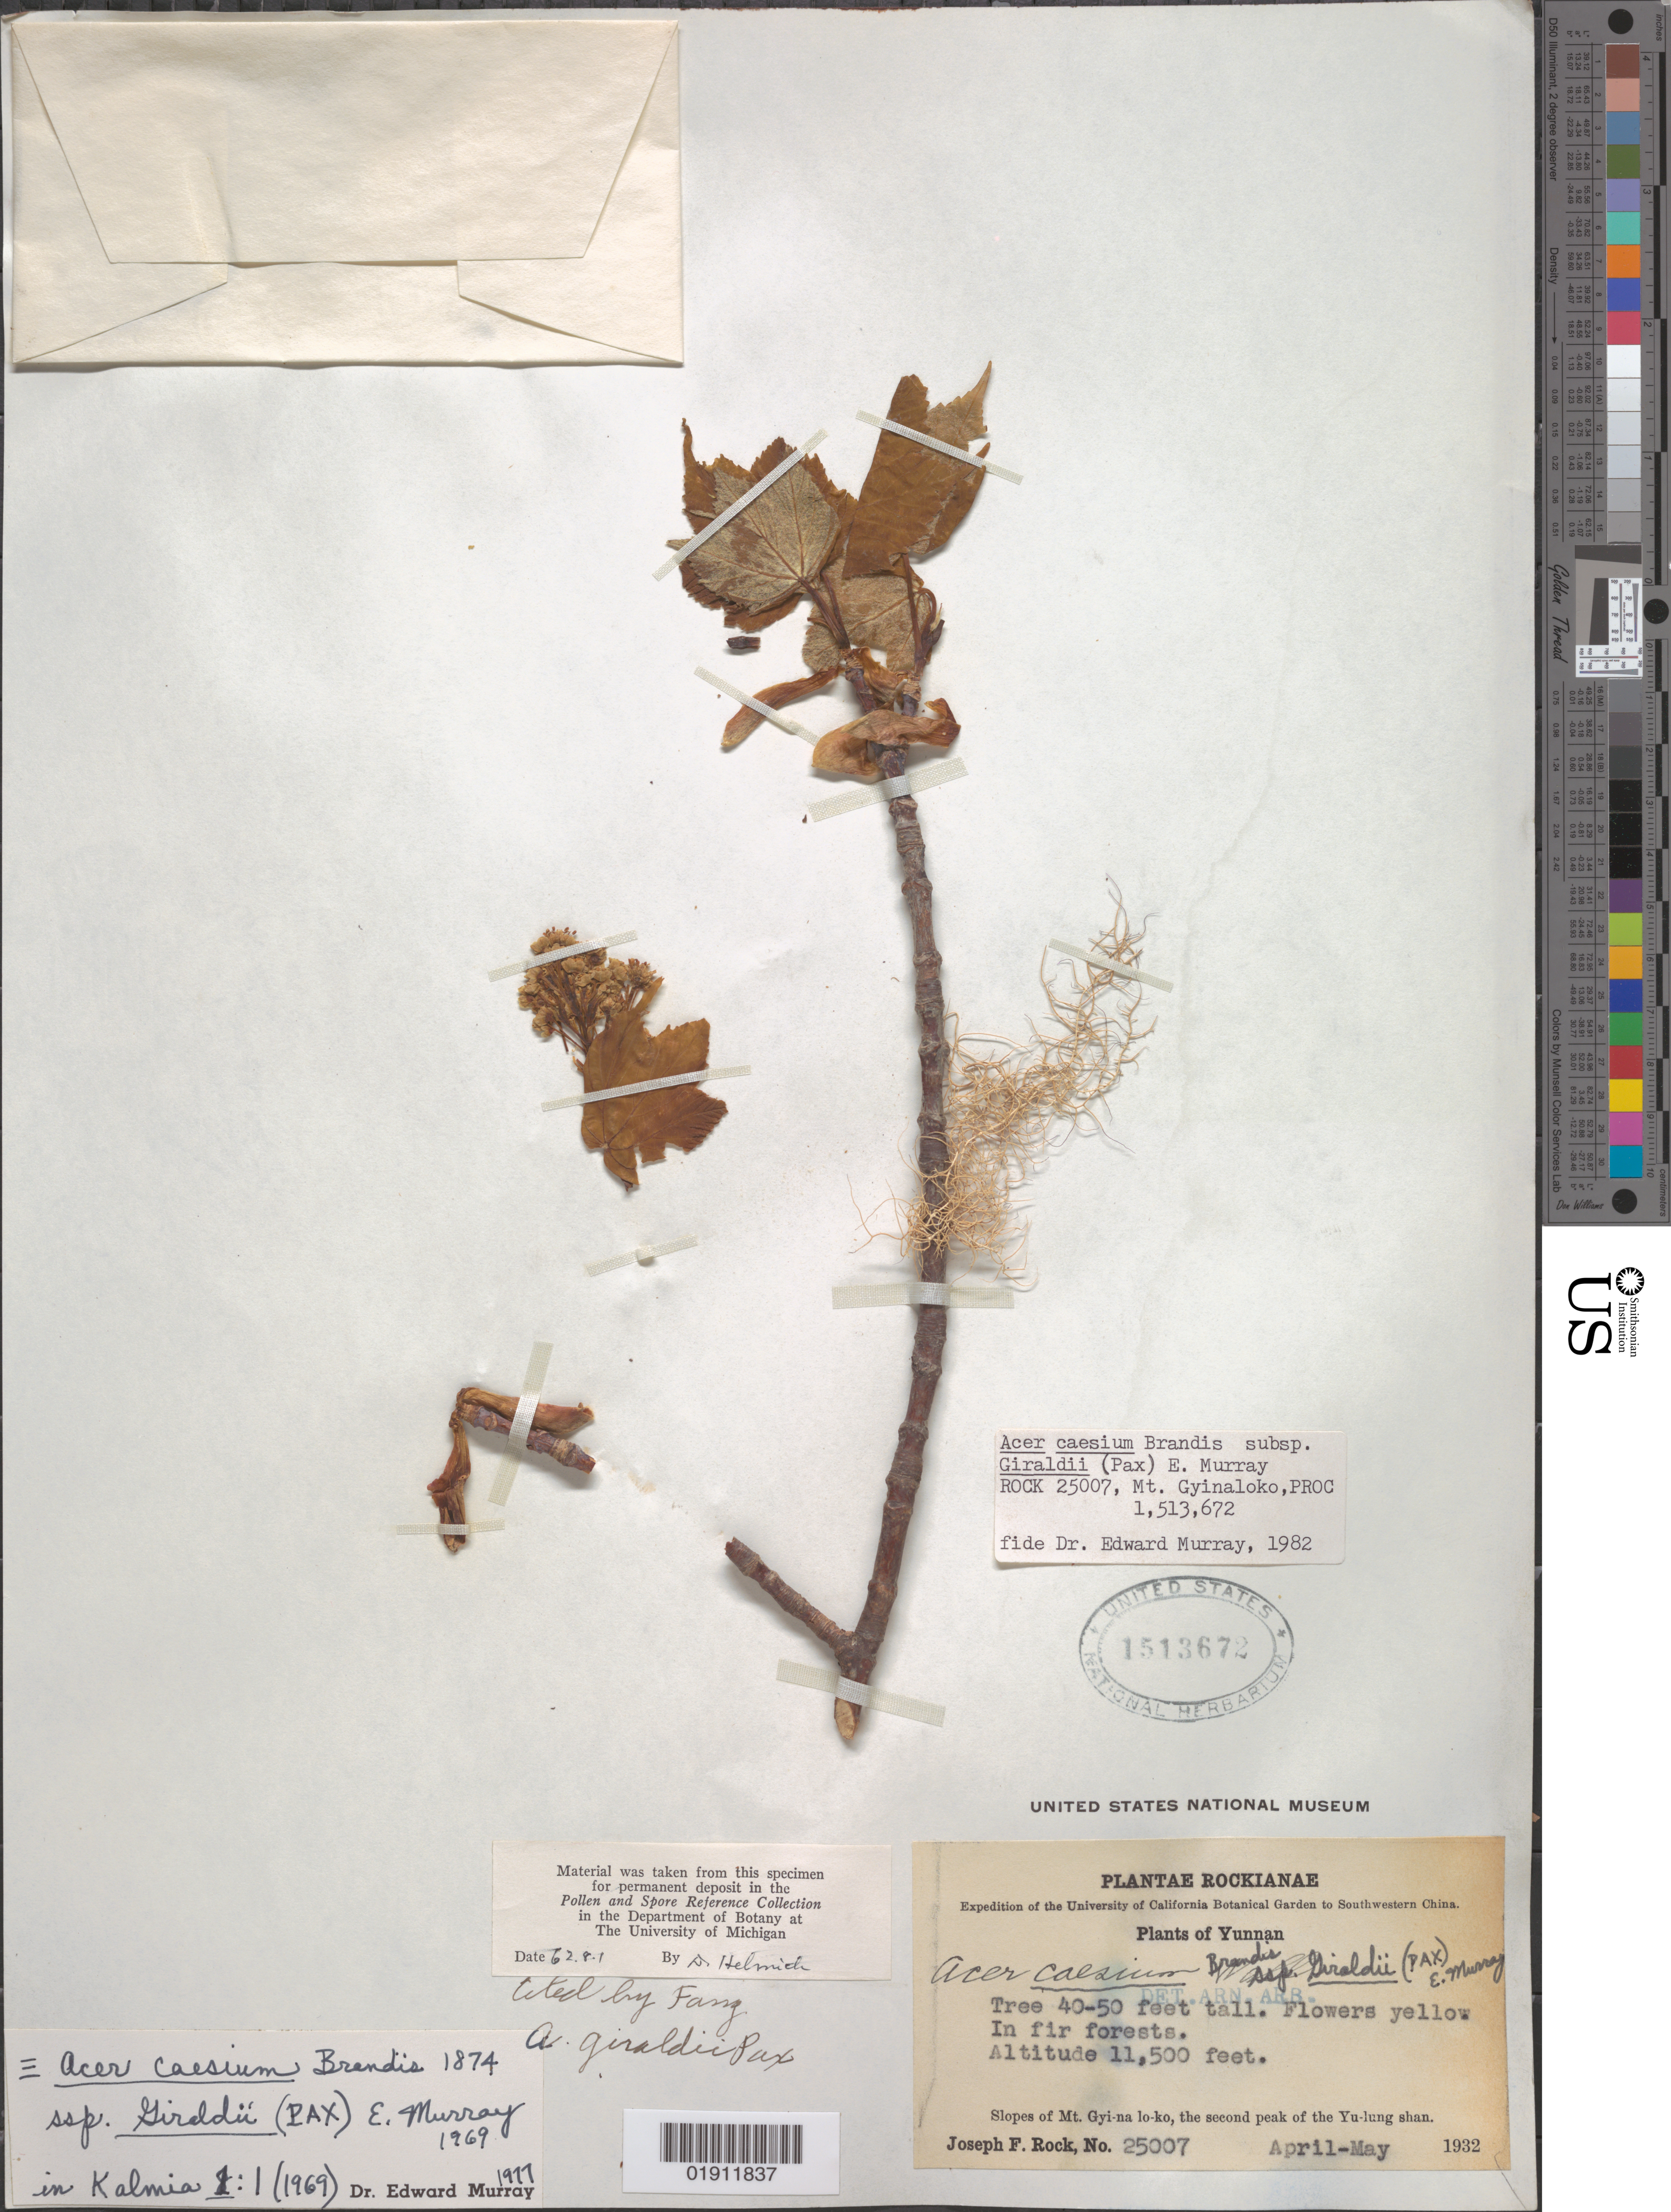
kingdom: Plantae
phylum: Tracheophyta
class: Magnoliopsida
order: Sapindales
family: Sapindaceae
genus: Acer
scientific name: Acer caesium subsp. giraldii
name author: (Pax) A.E. Murray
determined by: Murray, Edward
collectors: J. F. Rock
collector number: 25007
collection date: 1932-04/1932-05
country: China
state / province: Yunnan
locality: Mt. Gyi-na lo-ko slopes, the second peak of the Yu-lung shan [Yulongxue Shan?]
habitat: In fir forests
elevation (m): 3505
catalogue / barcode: US 1513672